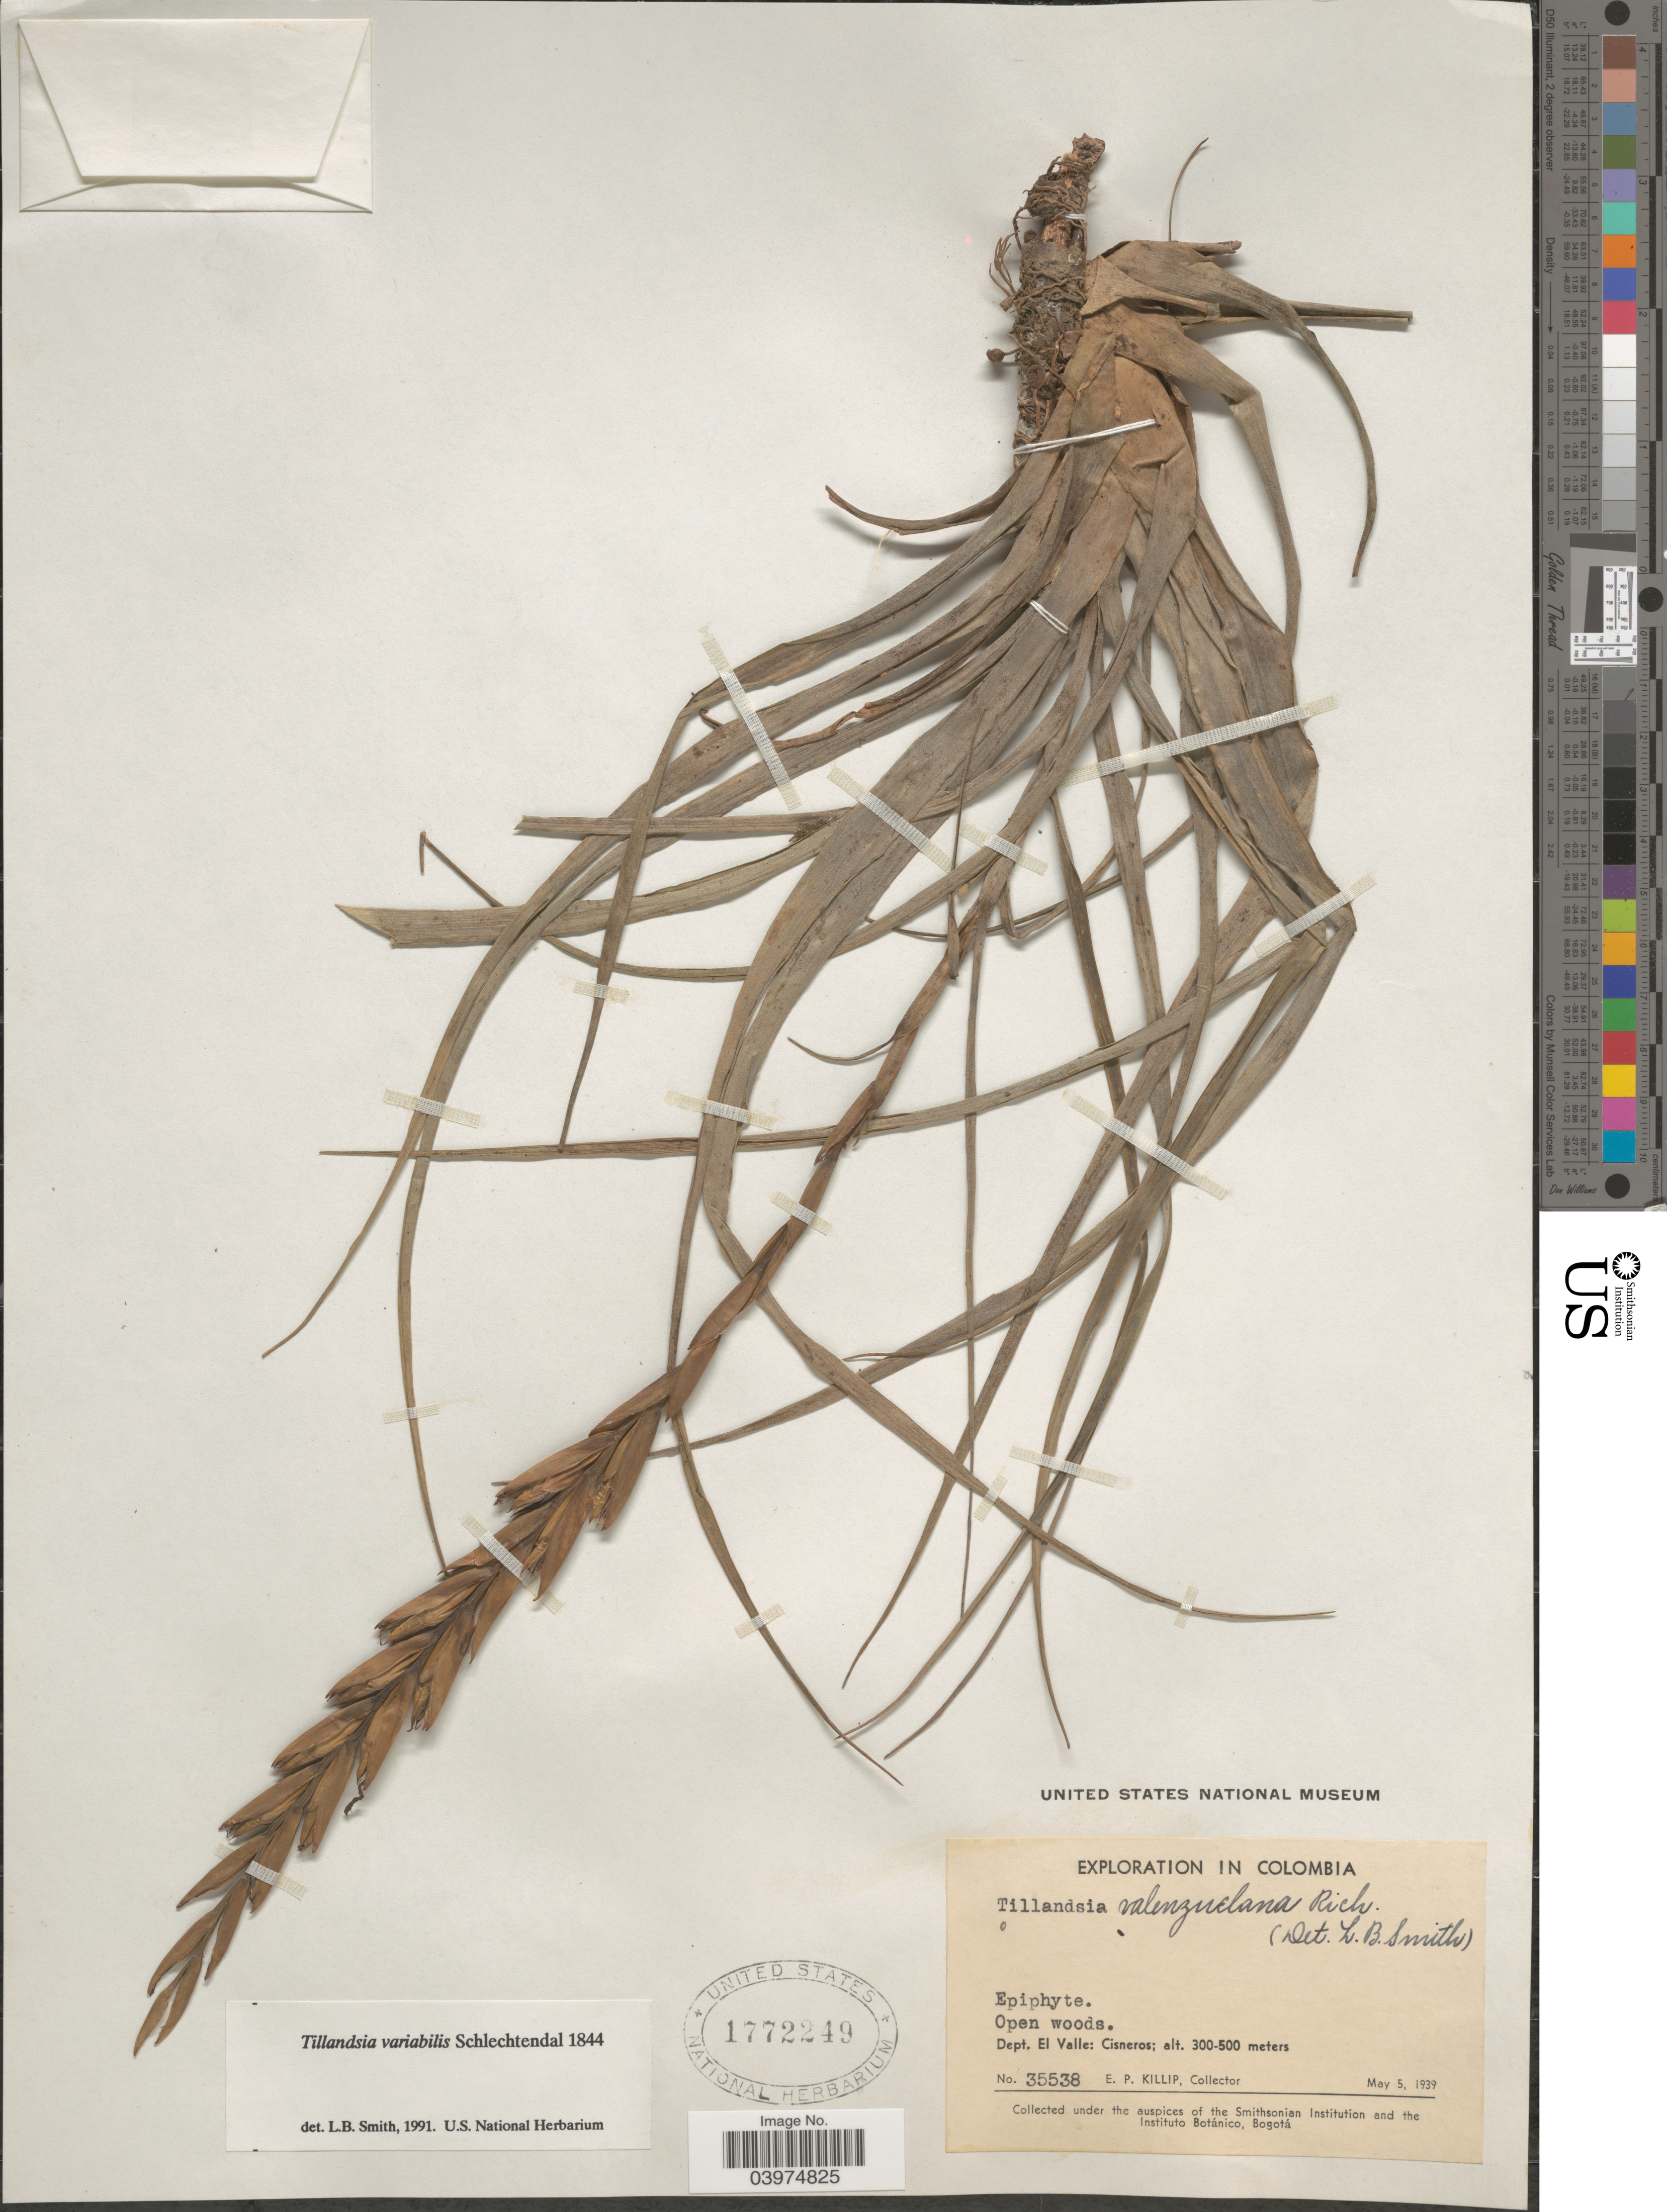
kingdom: Plantae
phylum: Tracheophyta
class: Liliopsida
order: Poales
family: Bromeliaceae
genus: Tillandsia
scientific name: Tillandsia variabilis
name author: Schltdl.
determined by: Smith, Lyman B., (US), NMNH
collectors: E. P. Killip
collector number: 35538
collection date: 1939-05-05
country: Colombia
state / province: Valle del Cauca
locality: Exploration in Colombia. Dept. El Valle: Cisneros.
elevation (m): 300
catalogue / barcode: US 1772249